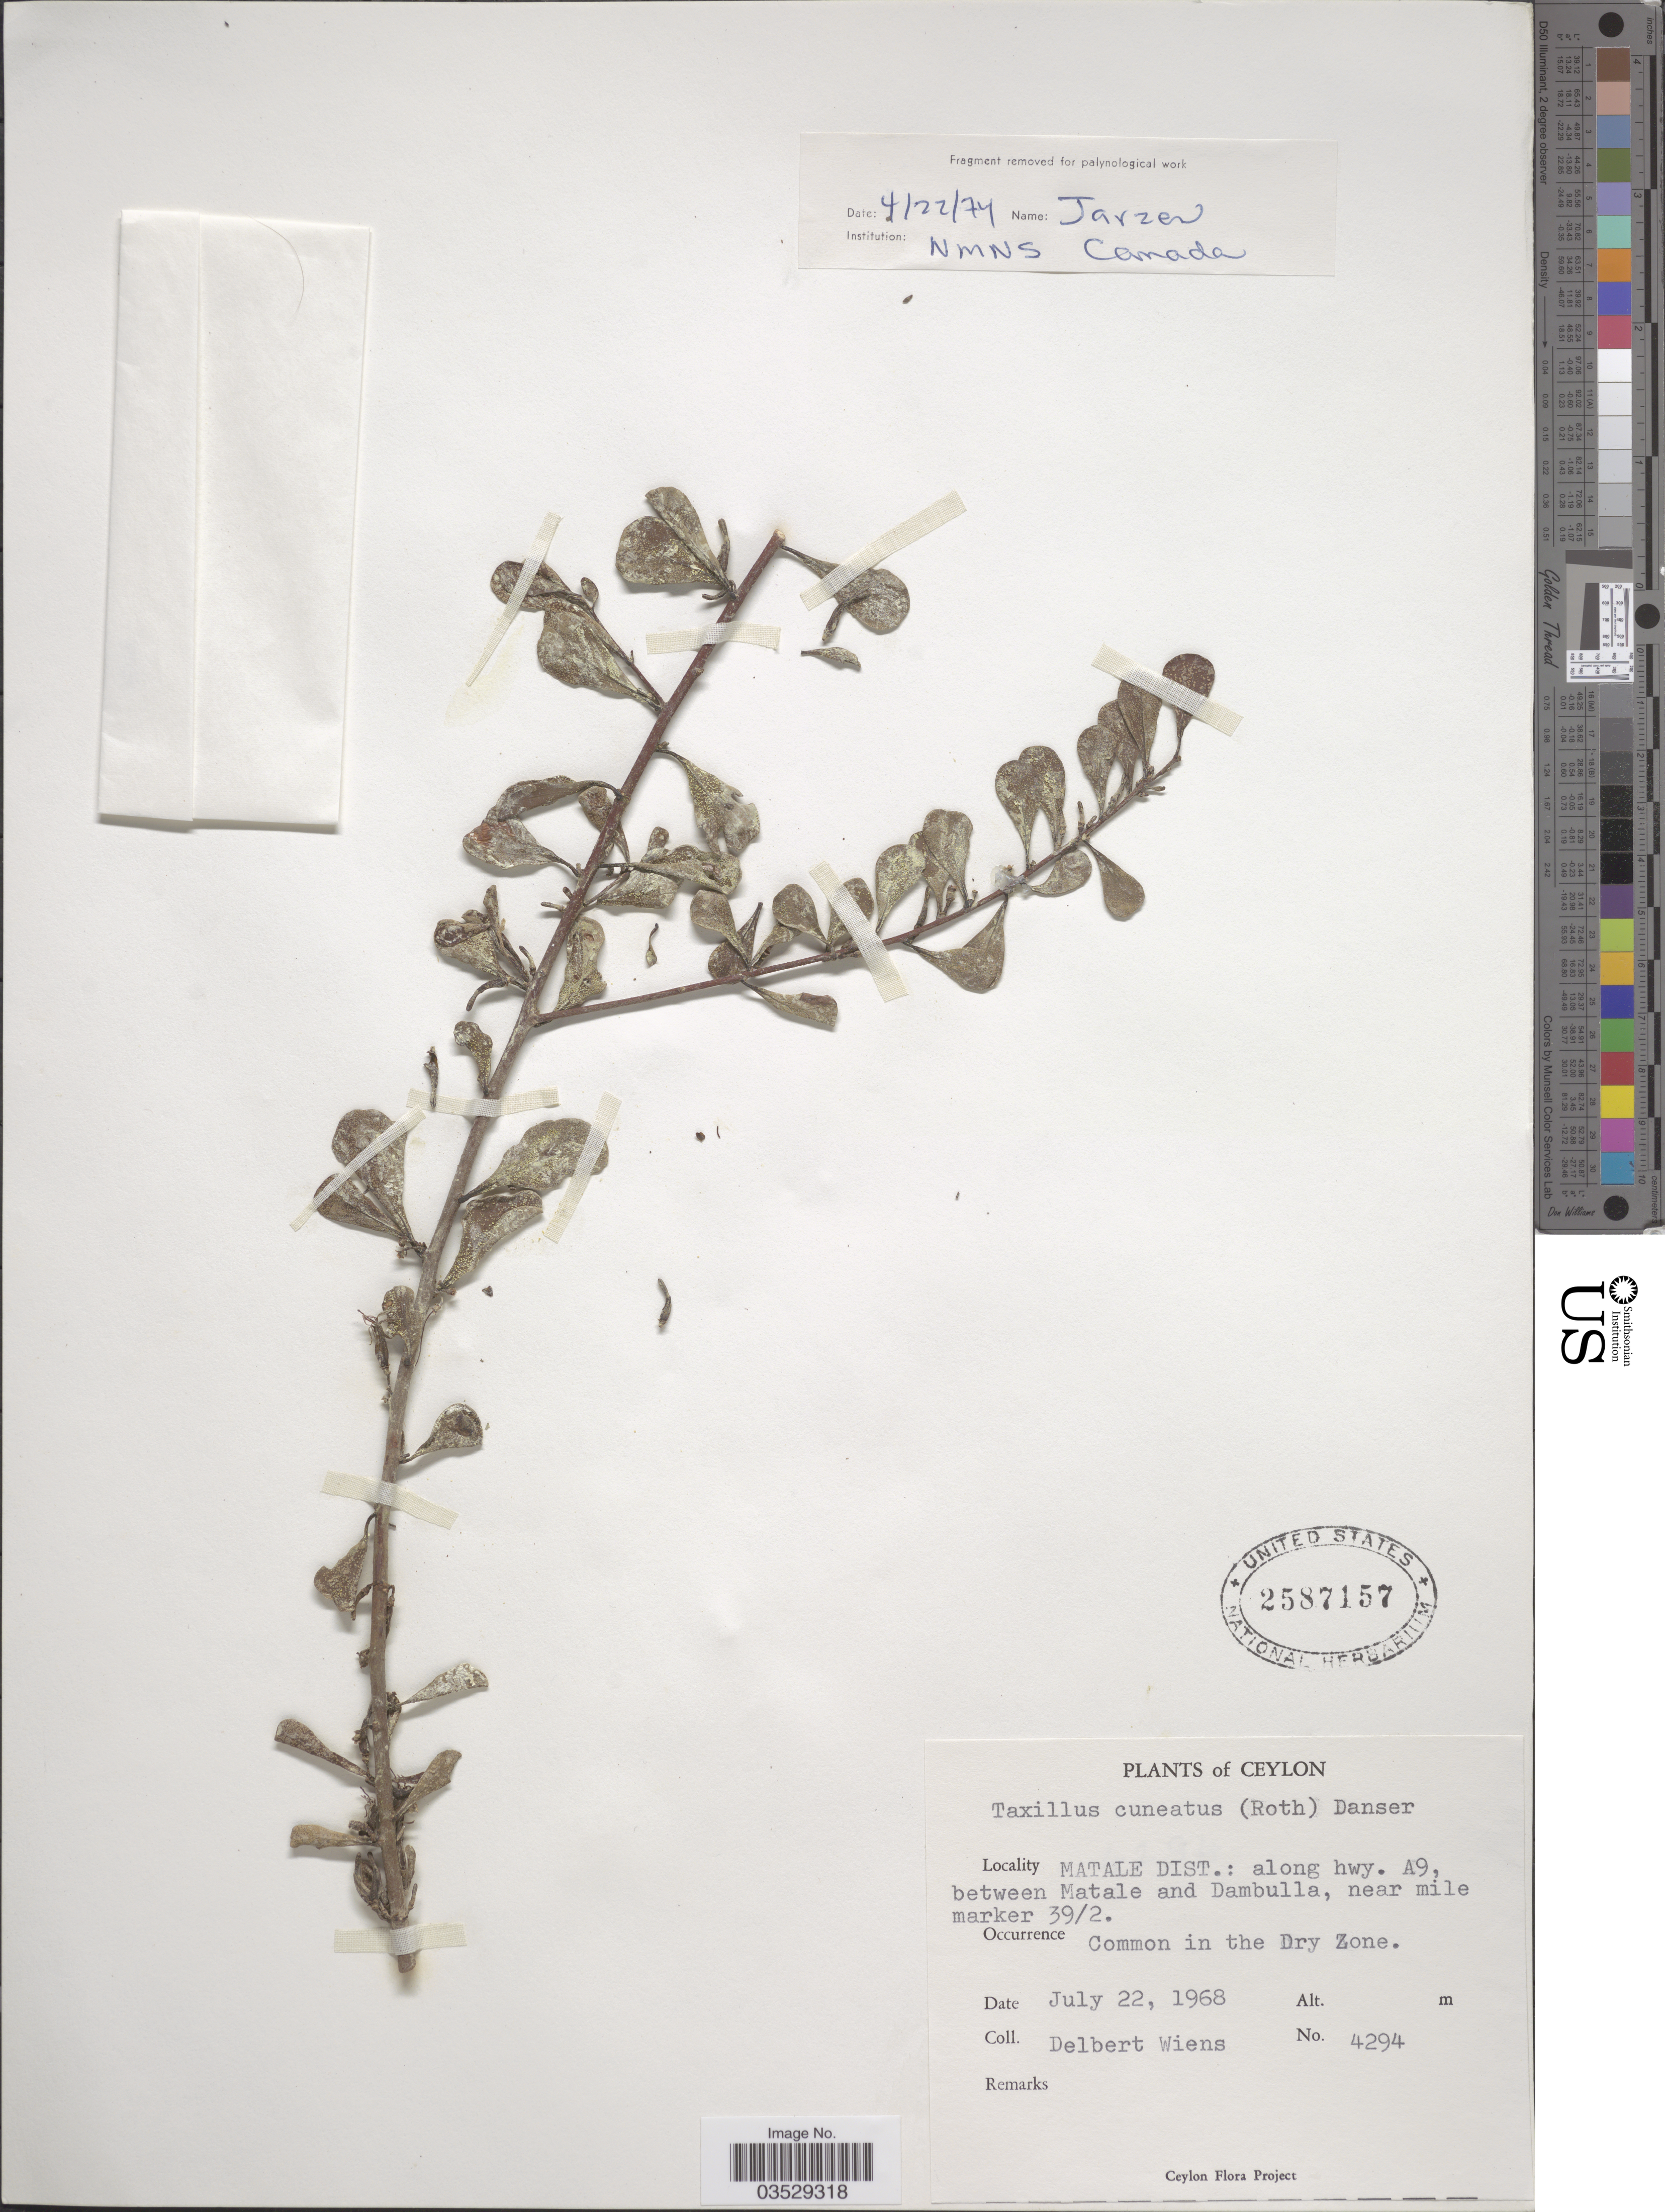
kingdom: Plantae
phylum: Tracheophyta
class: Magnoliopsida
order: Santalales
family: Loranthaceae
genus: Taxillus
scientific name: Taxillus cuneatus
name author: Danser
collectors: D. Wiens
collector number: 4294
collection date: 1968-07-22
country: Sri Lanka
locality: Ceylon. Matale Dist.: along hwy. A9, between Matale and Dambulla, near mile marker 39/2. Common in the Dry Zone.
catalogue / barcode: US 2587157